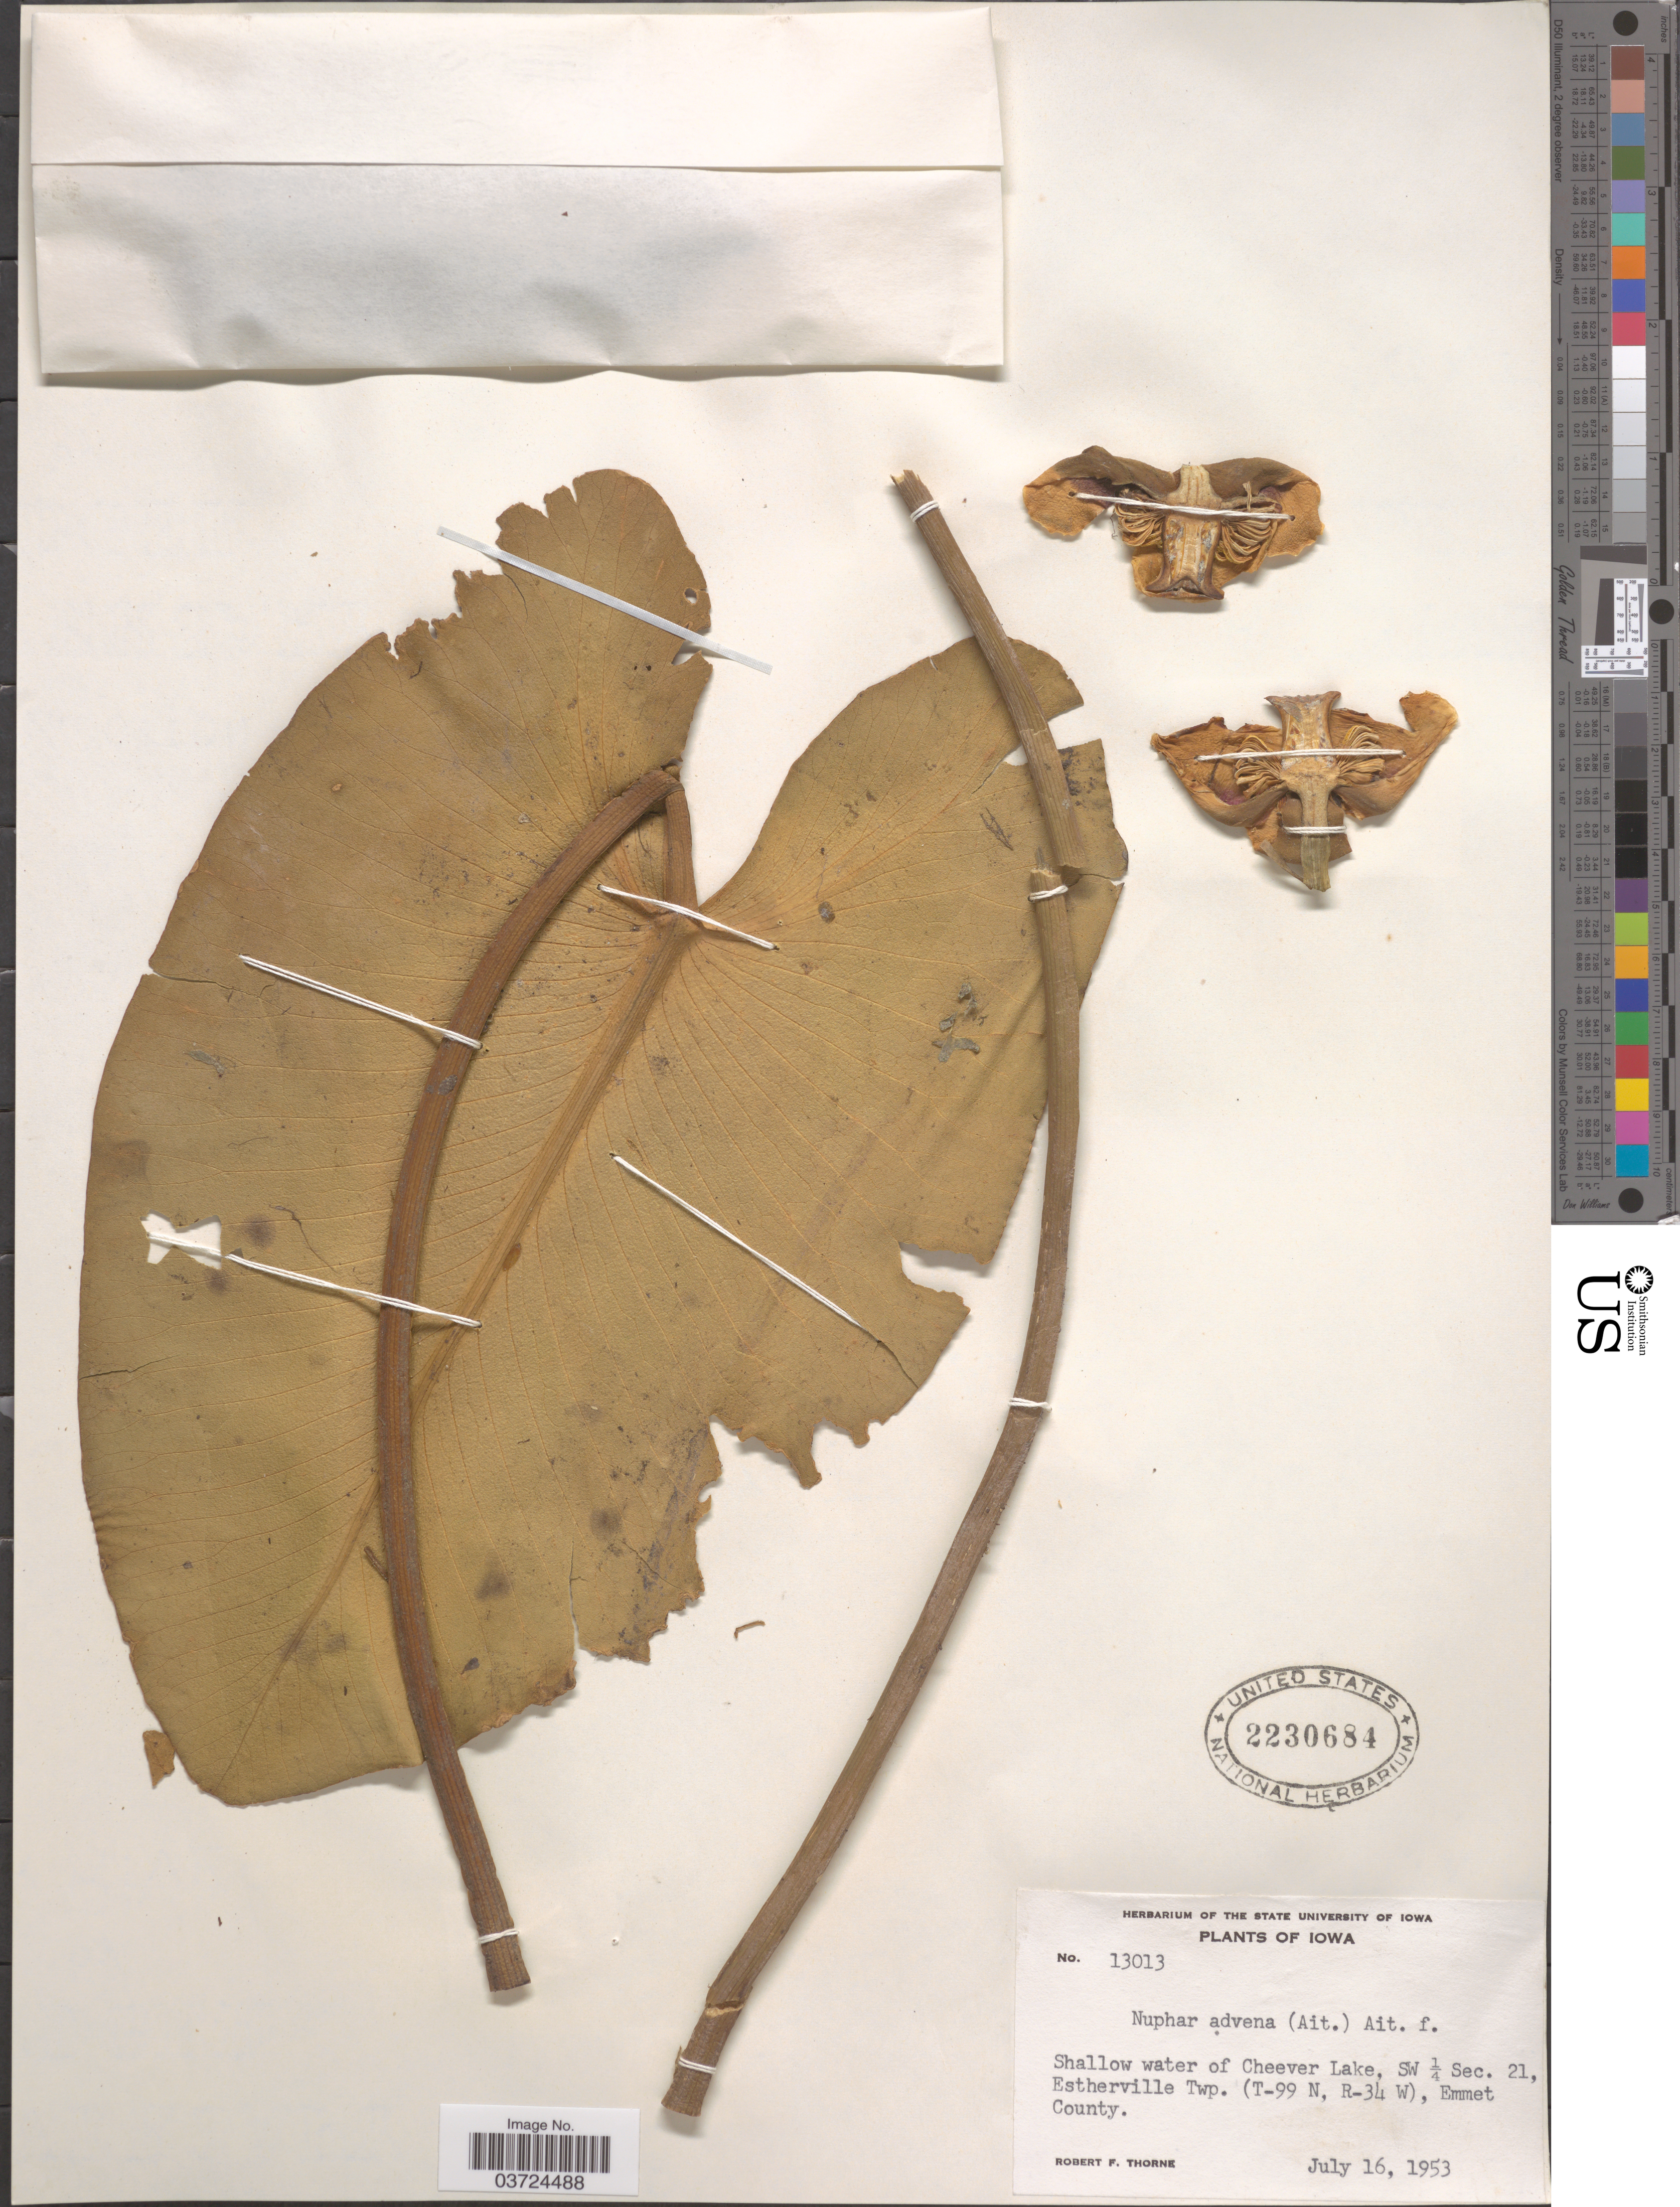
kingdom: Plantae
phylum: Tracheophyta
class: Magnoliopsida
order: Nymphaeales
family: Nymphaeaceae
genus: Nuphar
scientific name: Nuphar lutea subsp. variegata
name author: (Engelm. ex Durand) E.O. Beal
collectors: R. F. Thorne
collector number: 13013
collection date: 1953-07-16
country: United States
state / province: Iowa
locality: Shallow water of Cheever Lake, SW ¼ Sec. 21, Estherville Twp. (T-99 N, R-34 W), Emmet County.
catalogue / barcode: US 2230684